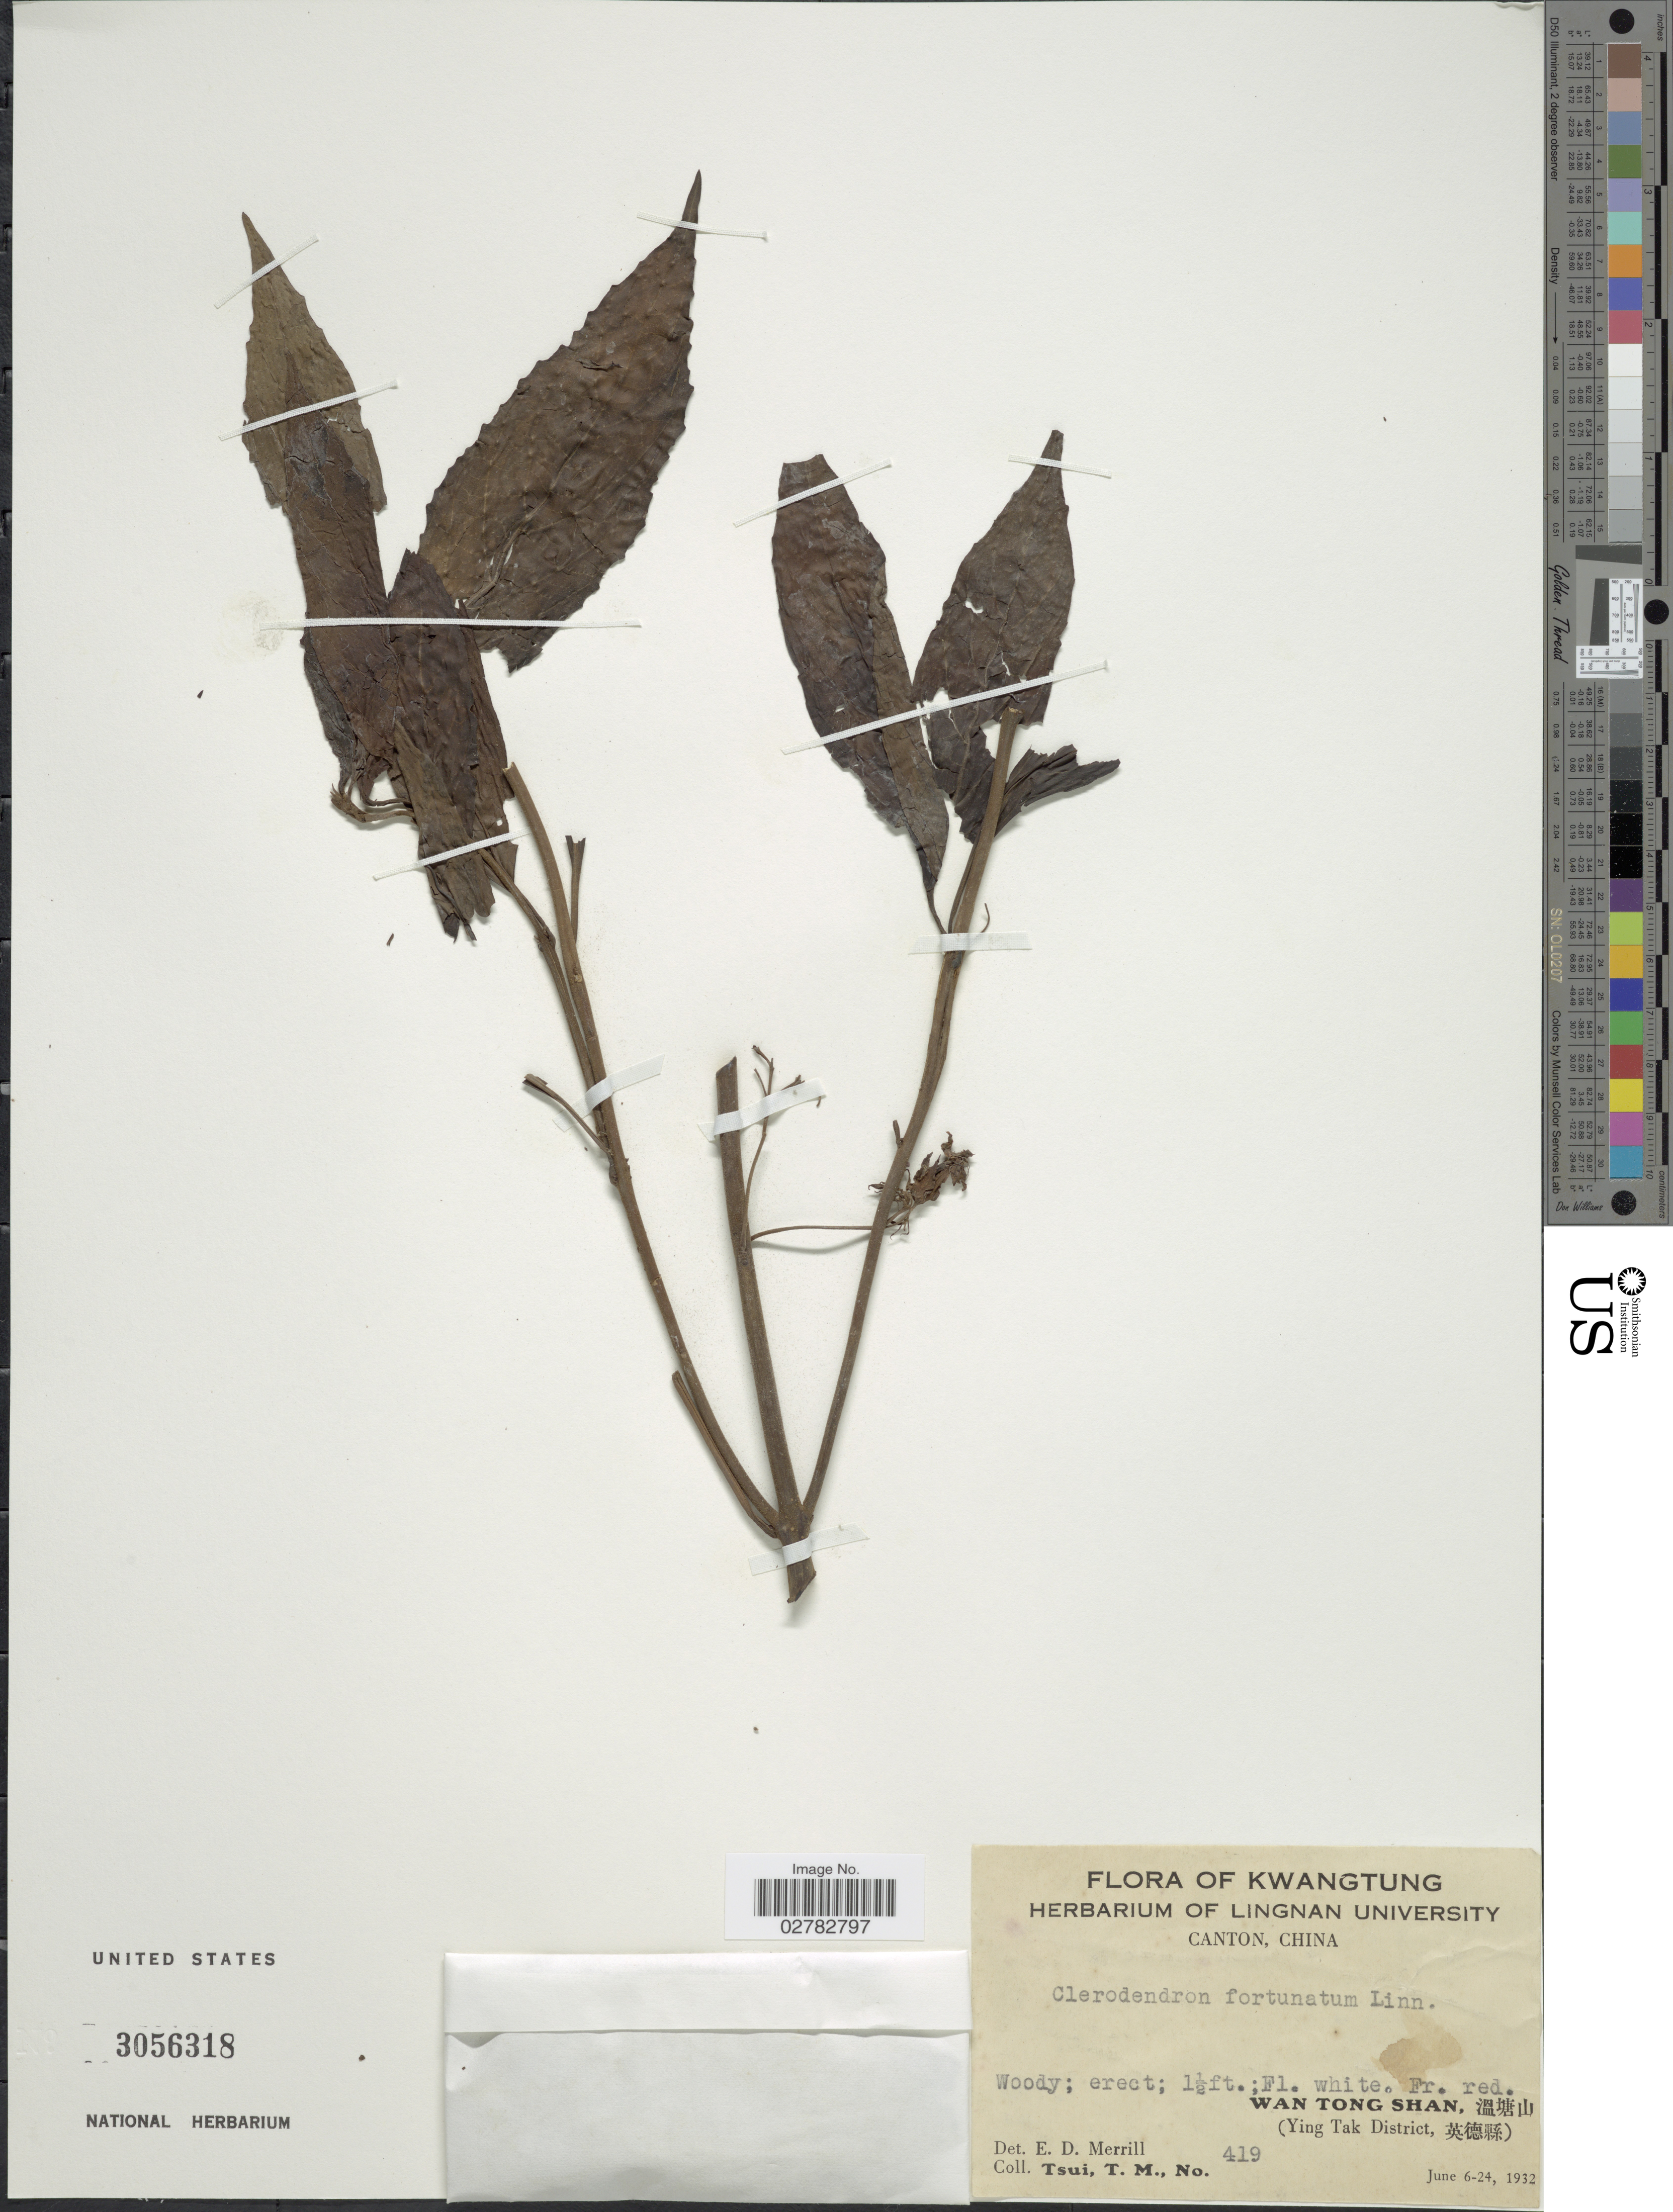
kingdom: Plantae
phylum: Tracheophyta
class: Magnoliopsida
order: Lamiales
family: Lamiaceae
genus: Clerodendrum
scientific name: Clerodendrum fortunatum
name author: L.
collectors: T. Tsui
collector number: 419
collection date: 1932-06-06/1932-06-24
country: China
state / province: Guangdong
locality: Kwangtung. Wan Tong Shan. (Ying Tak District).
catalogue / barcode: US 3056318